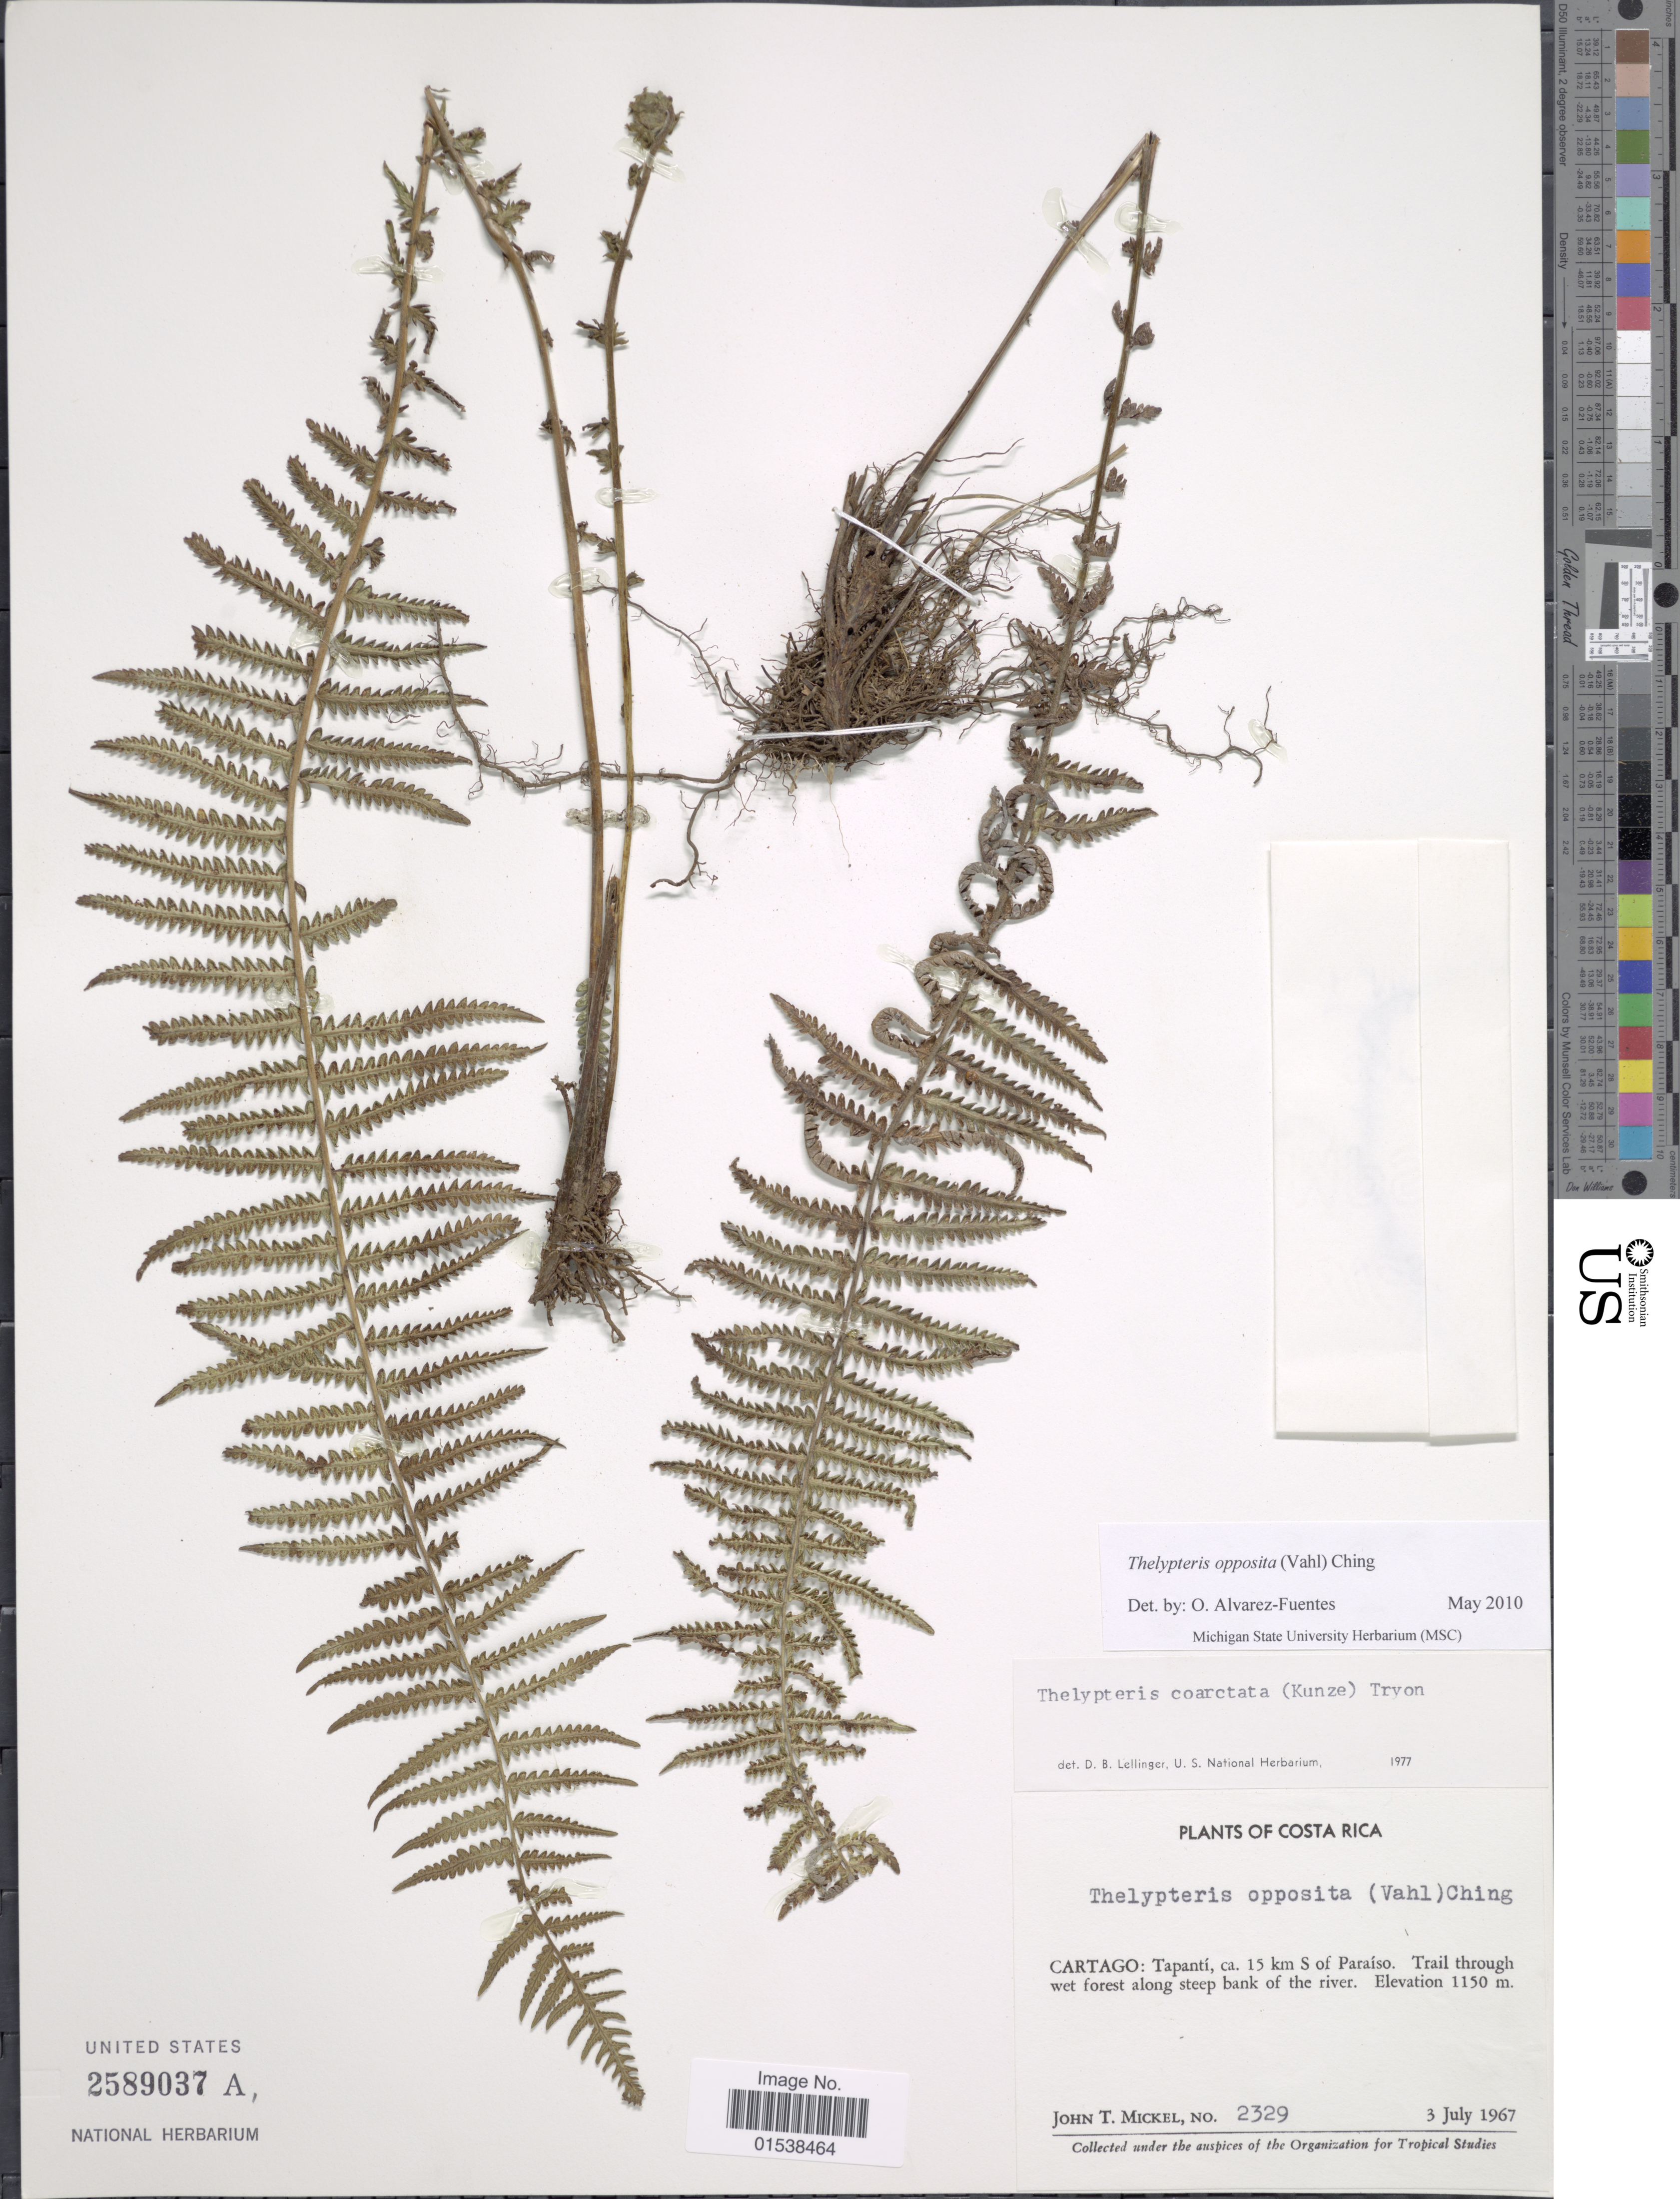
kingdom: Plantae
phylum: Tracheophyta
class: Polypodiopsida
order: Polypodiales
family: Thelypteridaceae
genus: Amauropelta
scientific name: Amauropelta opposita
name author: (Vahl) Pic. Serm.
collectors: J. T. Mickel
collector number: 2329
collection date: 1967-07-03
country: Costa Rica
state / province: Cartago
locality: Cartago: Tapanti, ca. 15 km S of Paraiso, trail through wet forest along steep bank of the river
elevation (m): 1150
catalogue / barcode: US 2589037A